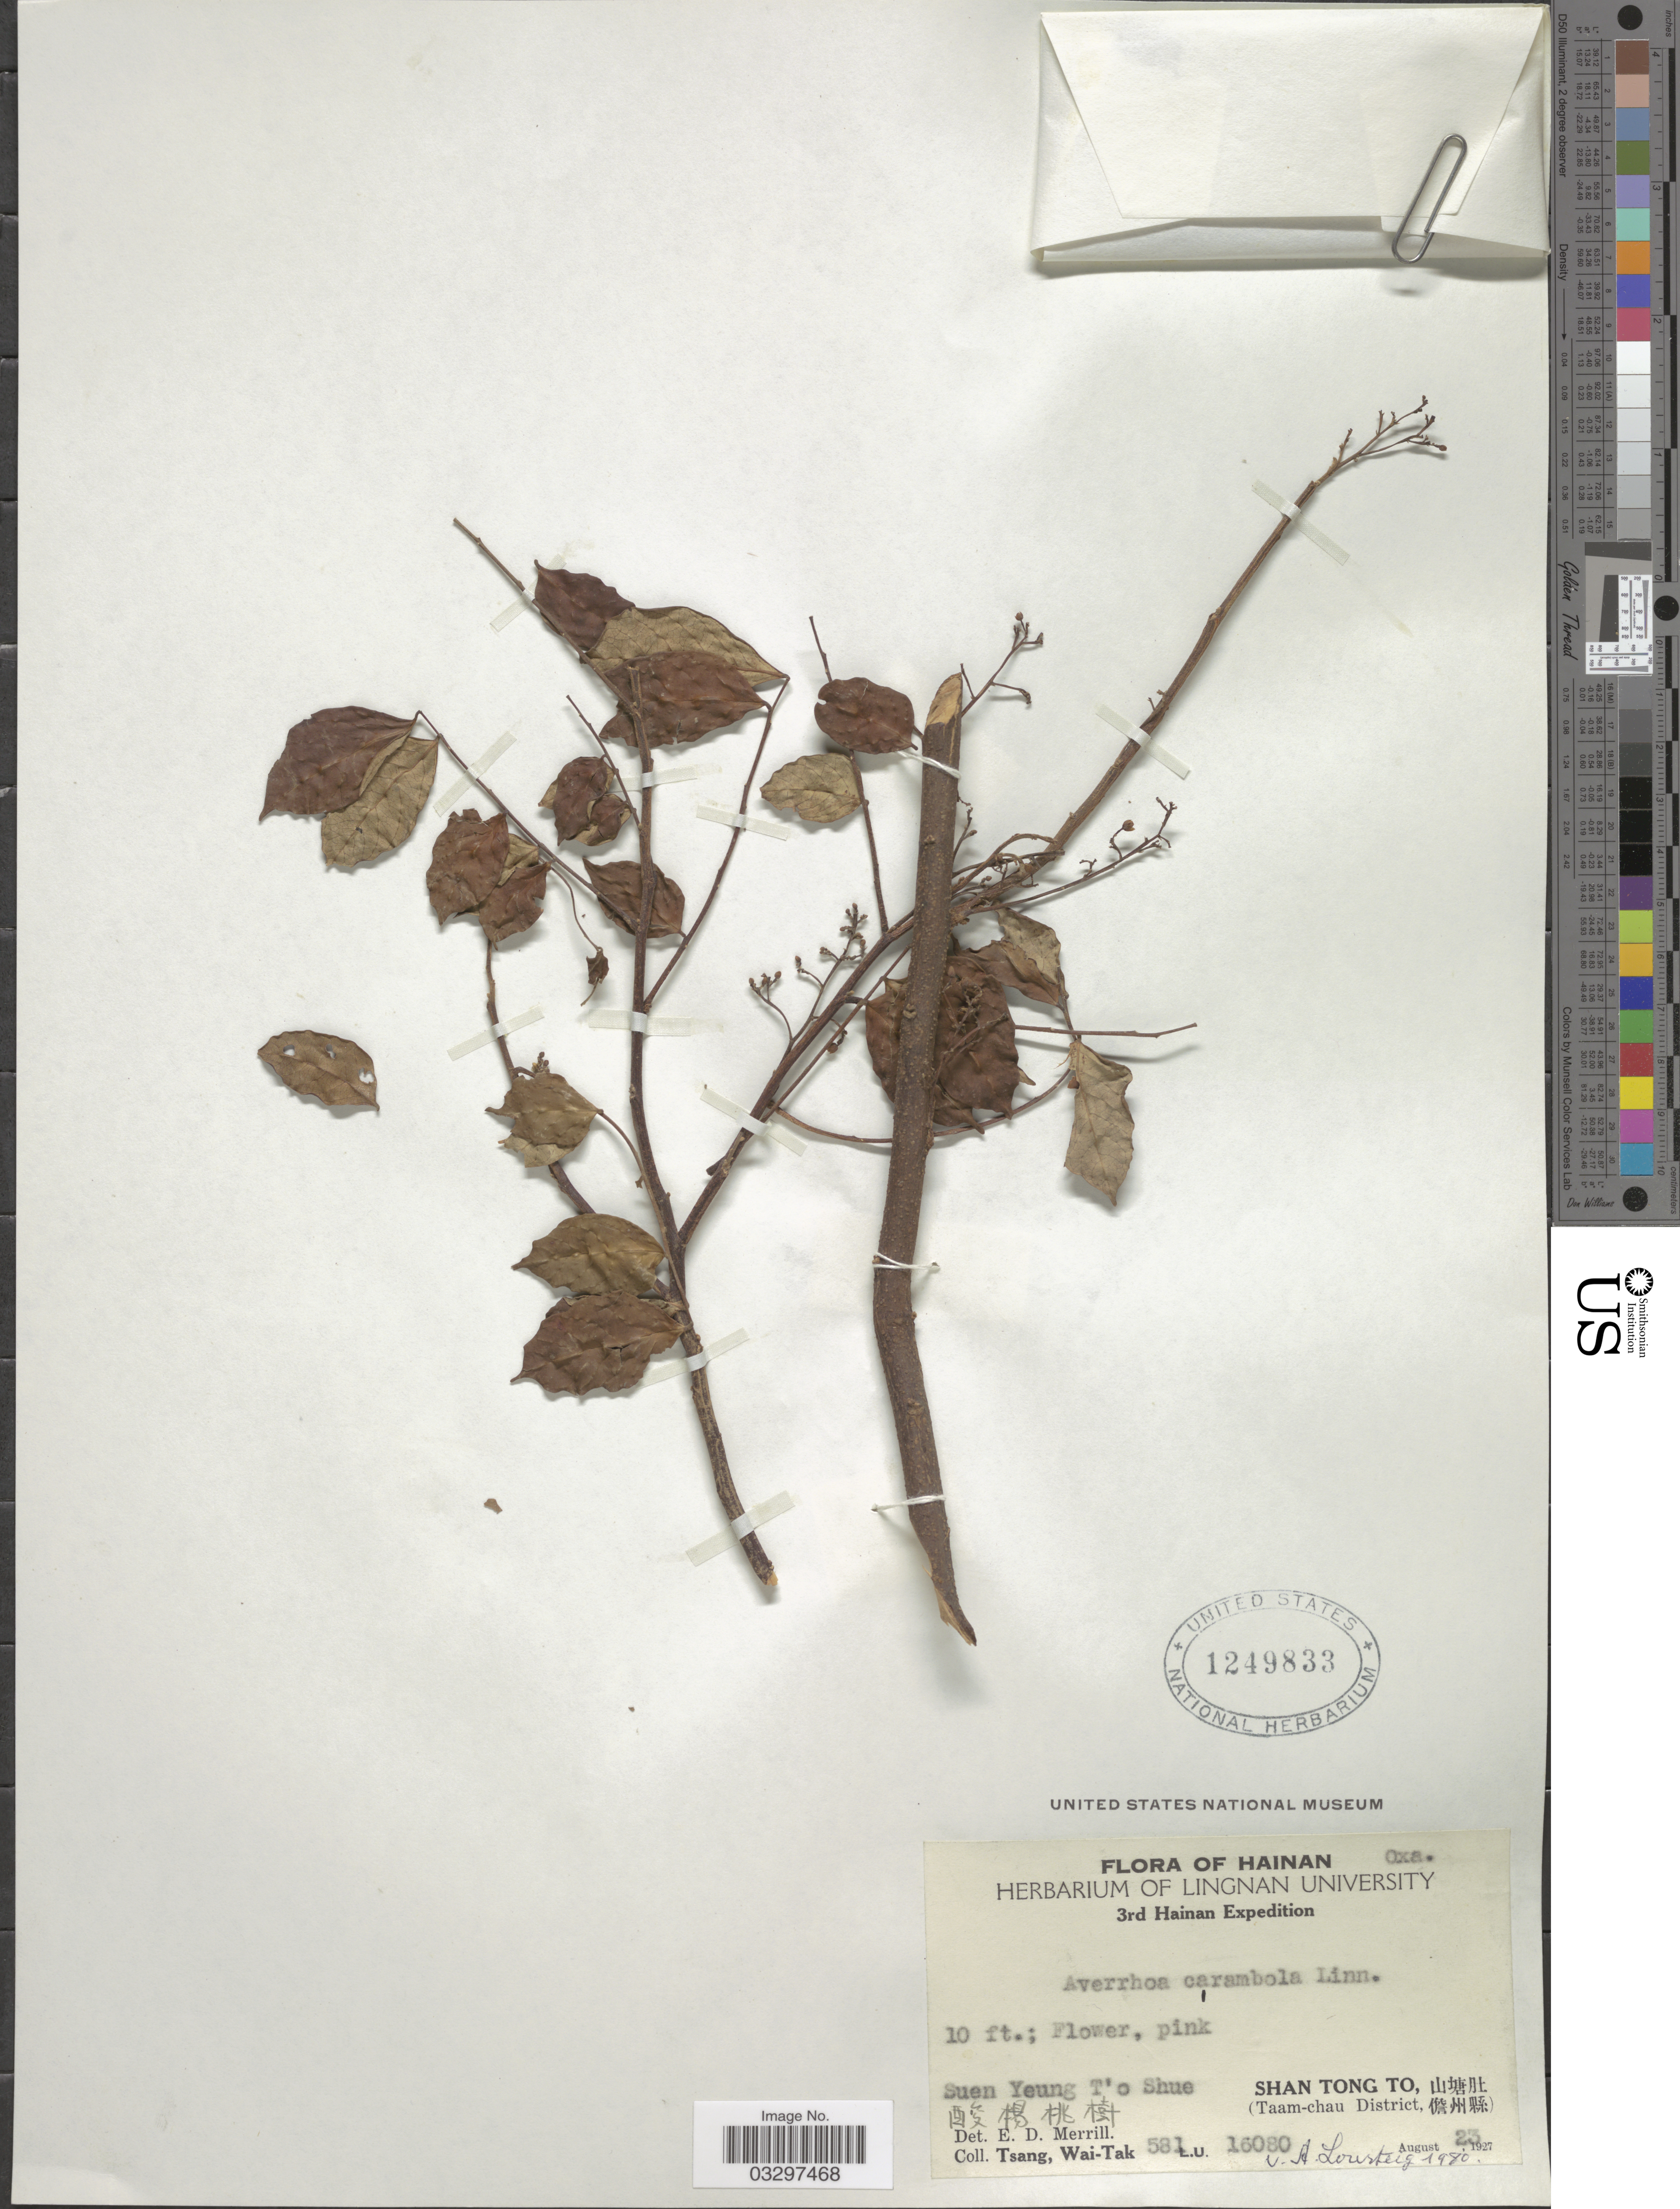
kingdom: Plantae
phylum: Tracheophyta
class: Magnoliopsida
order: Oxalidales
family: Oxalidaceae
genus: Averrhoa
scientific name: Averrhoa carambola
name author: L.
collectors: W. T. Tsang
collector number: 581L.U.16080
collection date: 1927-08-23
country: China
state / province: Hainan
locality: Shan Tong To, X. (Taam-chau District, X).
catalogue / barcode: US 1249833